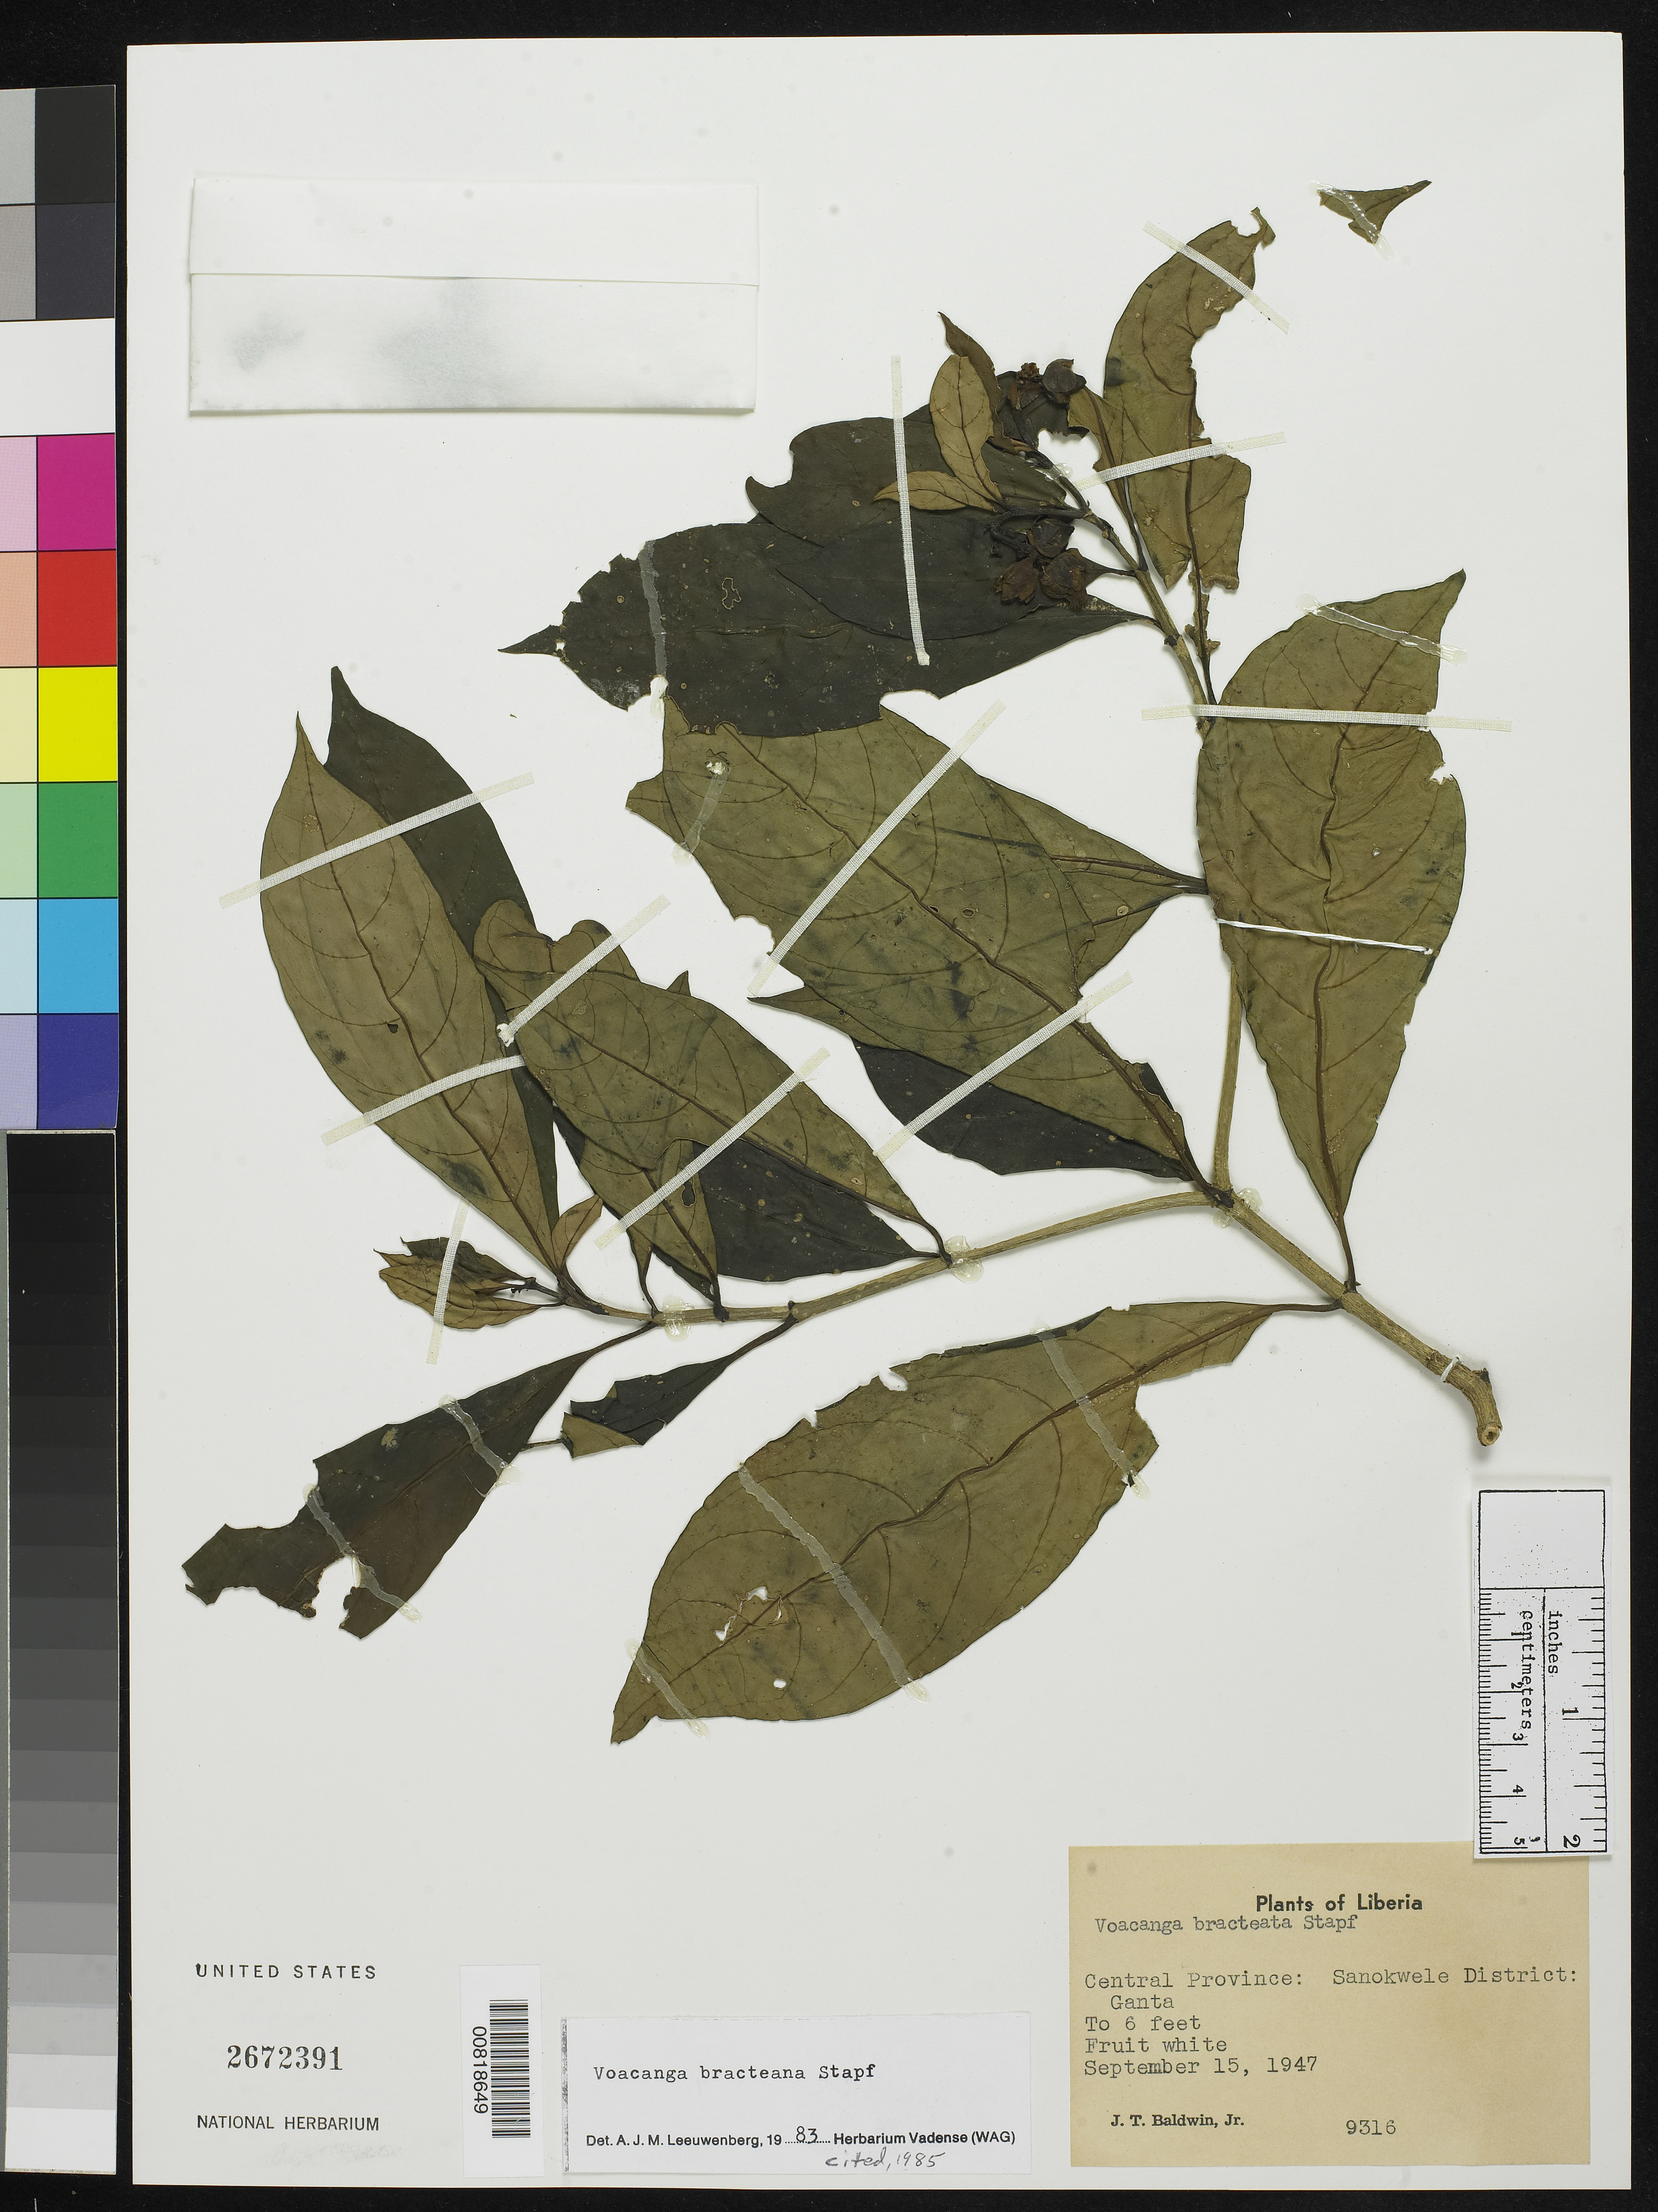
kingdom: Plantae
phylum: Tracheophyta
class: Magnoliopsida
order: Gentianales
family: Apocynaceae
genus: Voacanga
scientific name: Voacanga bracteana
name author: Stapf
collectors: J. T. Baldwin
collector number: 9316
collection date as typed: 15 Sep 1947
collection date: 1947-09-15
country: Liberia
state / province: Nimba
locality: Central Province: Sanokwele District, Ganta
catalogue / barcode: US 2672391